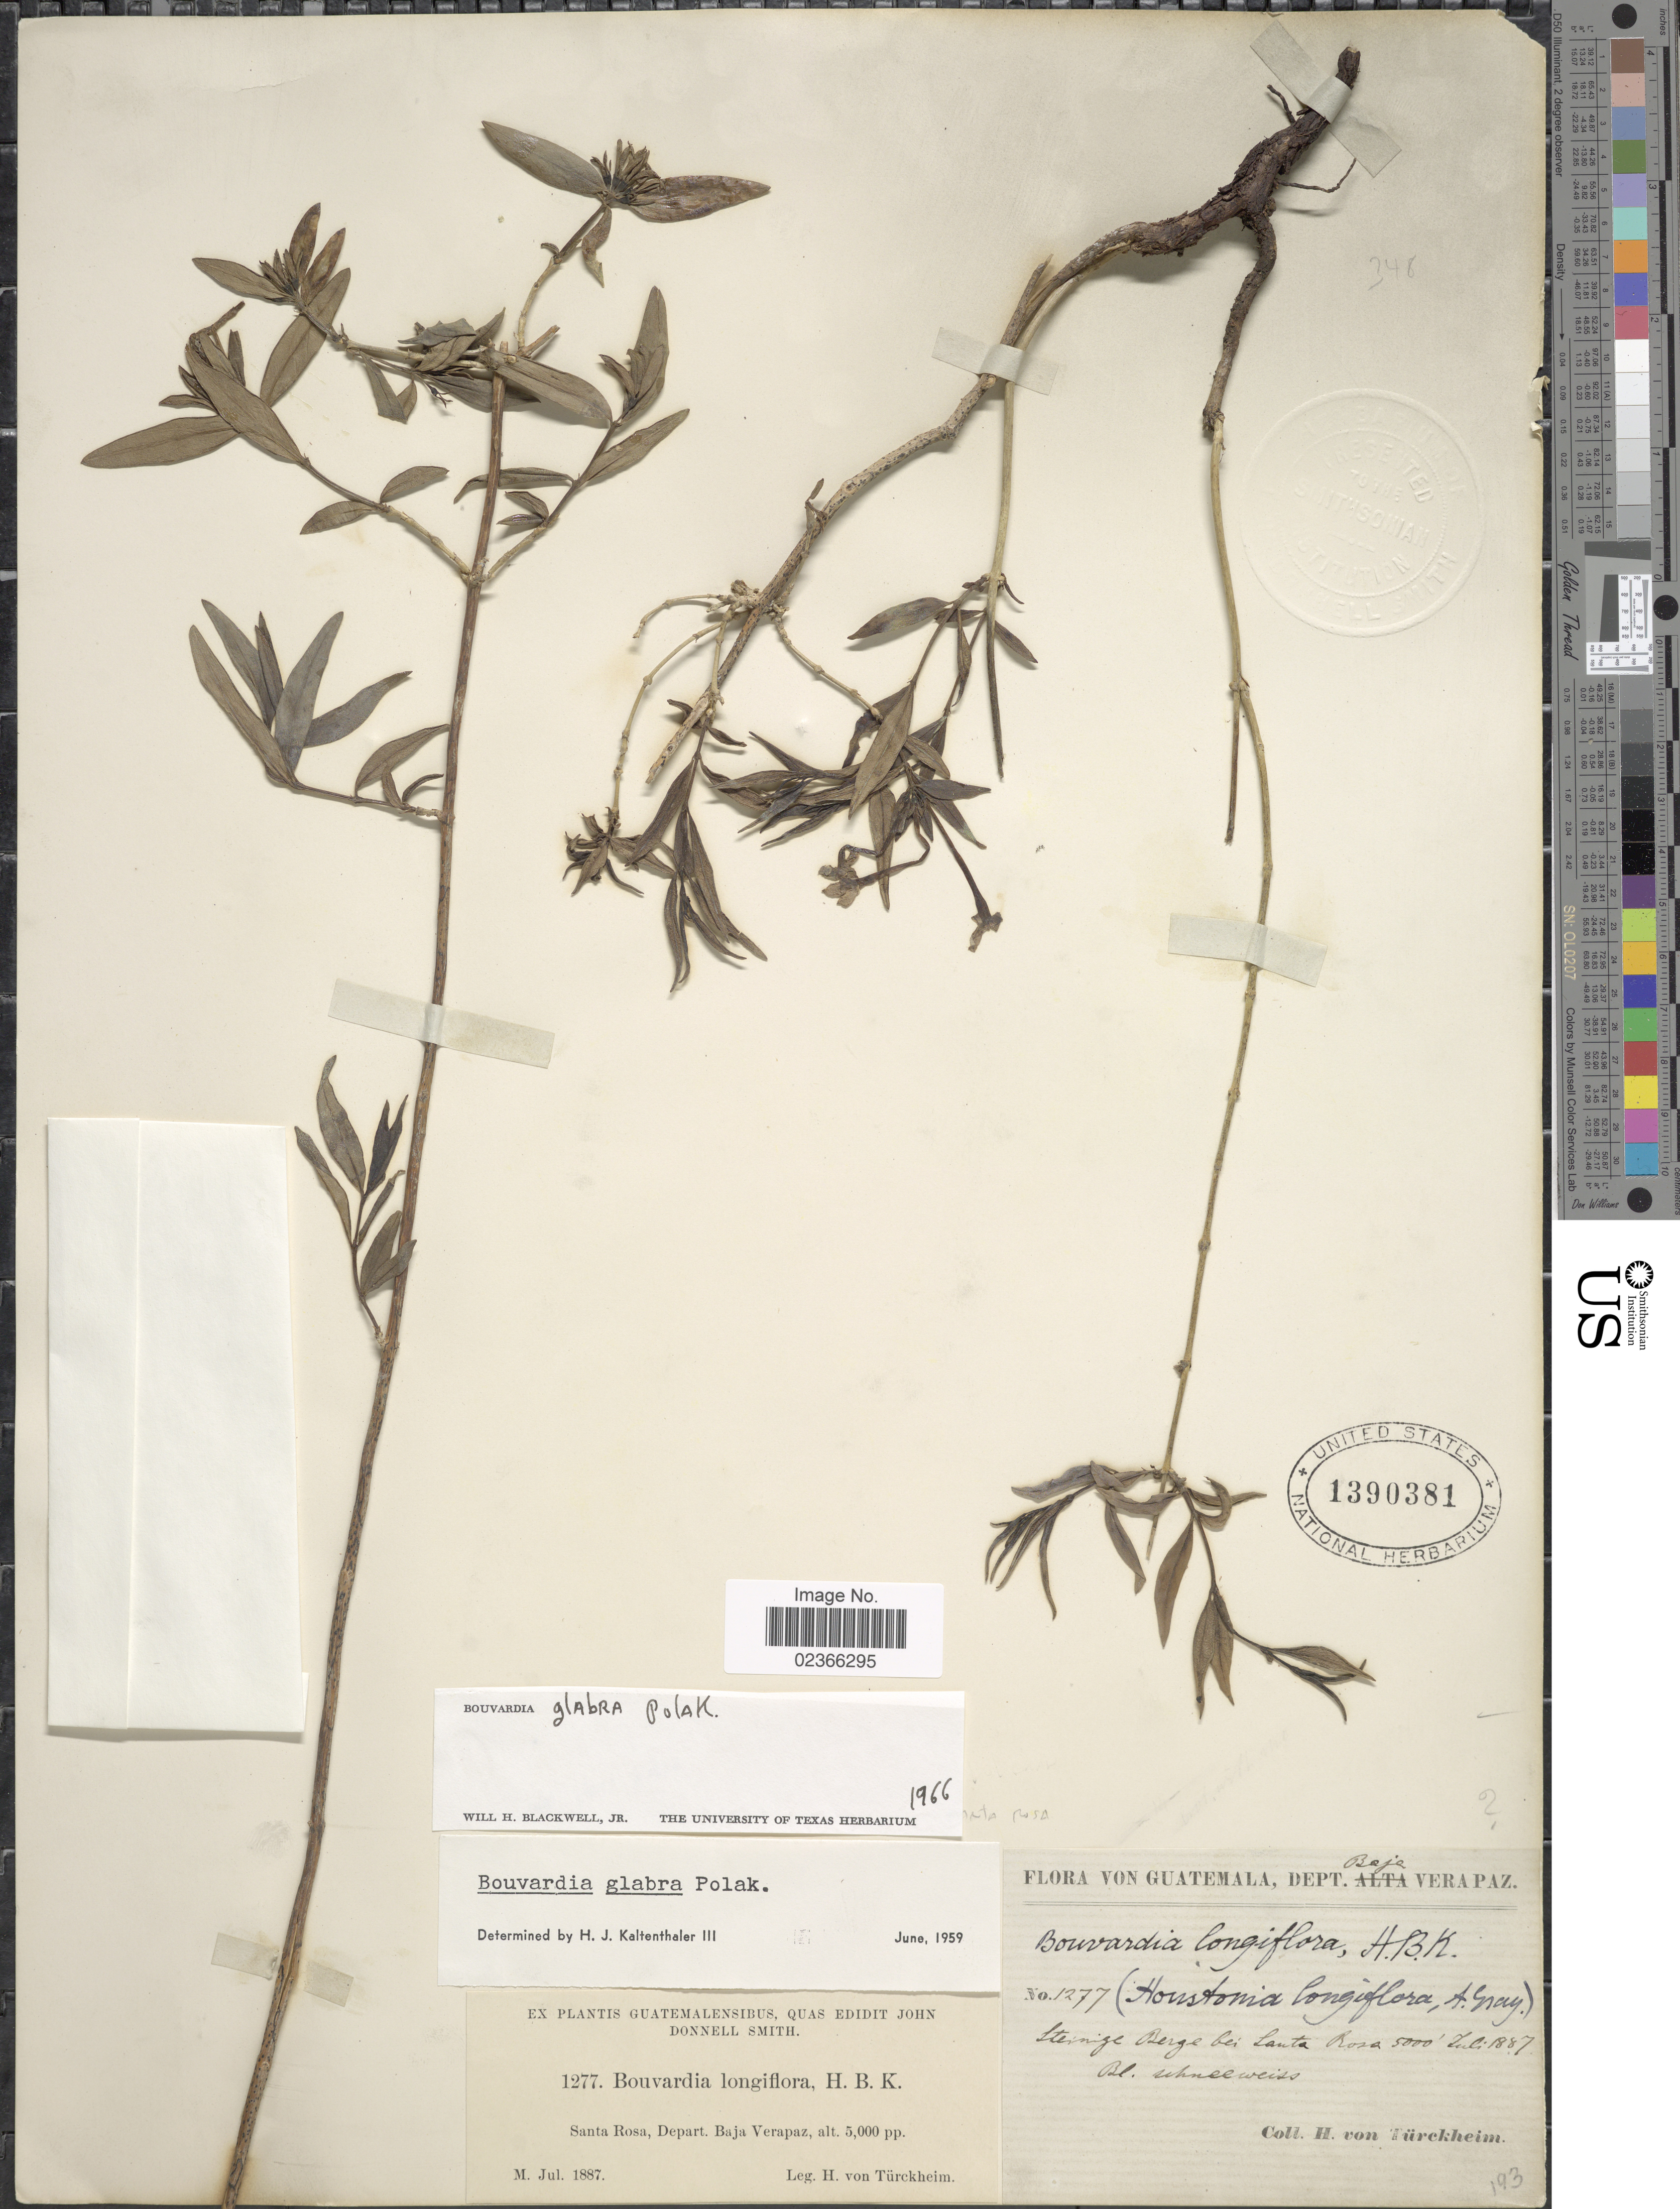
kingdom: Plantae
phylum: Tracheophyta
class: Magnoliopsida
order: Gentianales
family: Rubiaceae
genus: Bouvardia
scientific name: Bouvardia glabra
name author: Polák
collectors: H. von Türckheim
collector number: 1277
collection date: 1887-07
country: Guatemala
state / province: Baja Verapaz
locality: Santa Rosa, Depart. Baja Verapaz.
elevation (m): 1524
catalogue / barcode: US 1390381